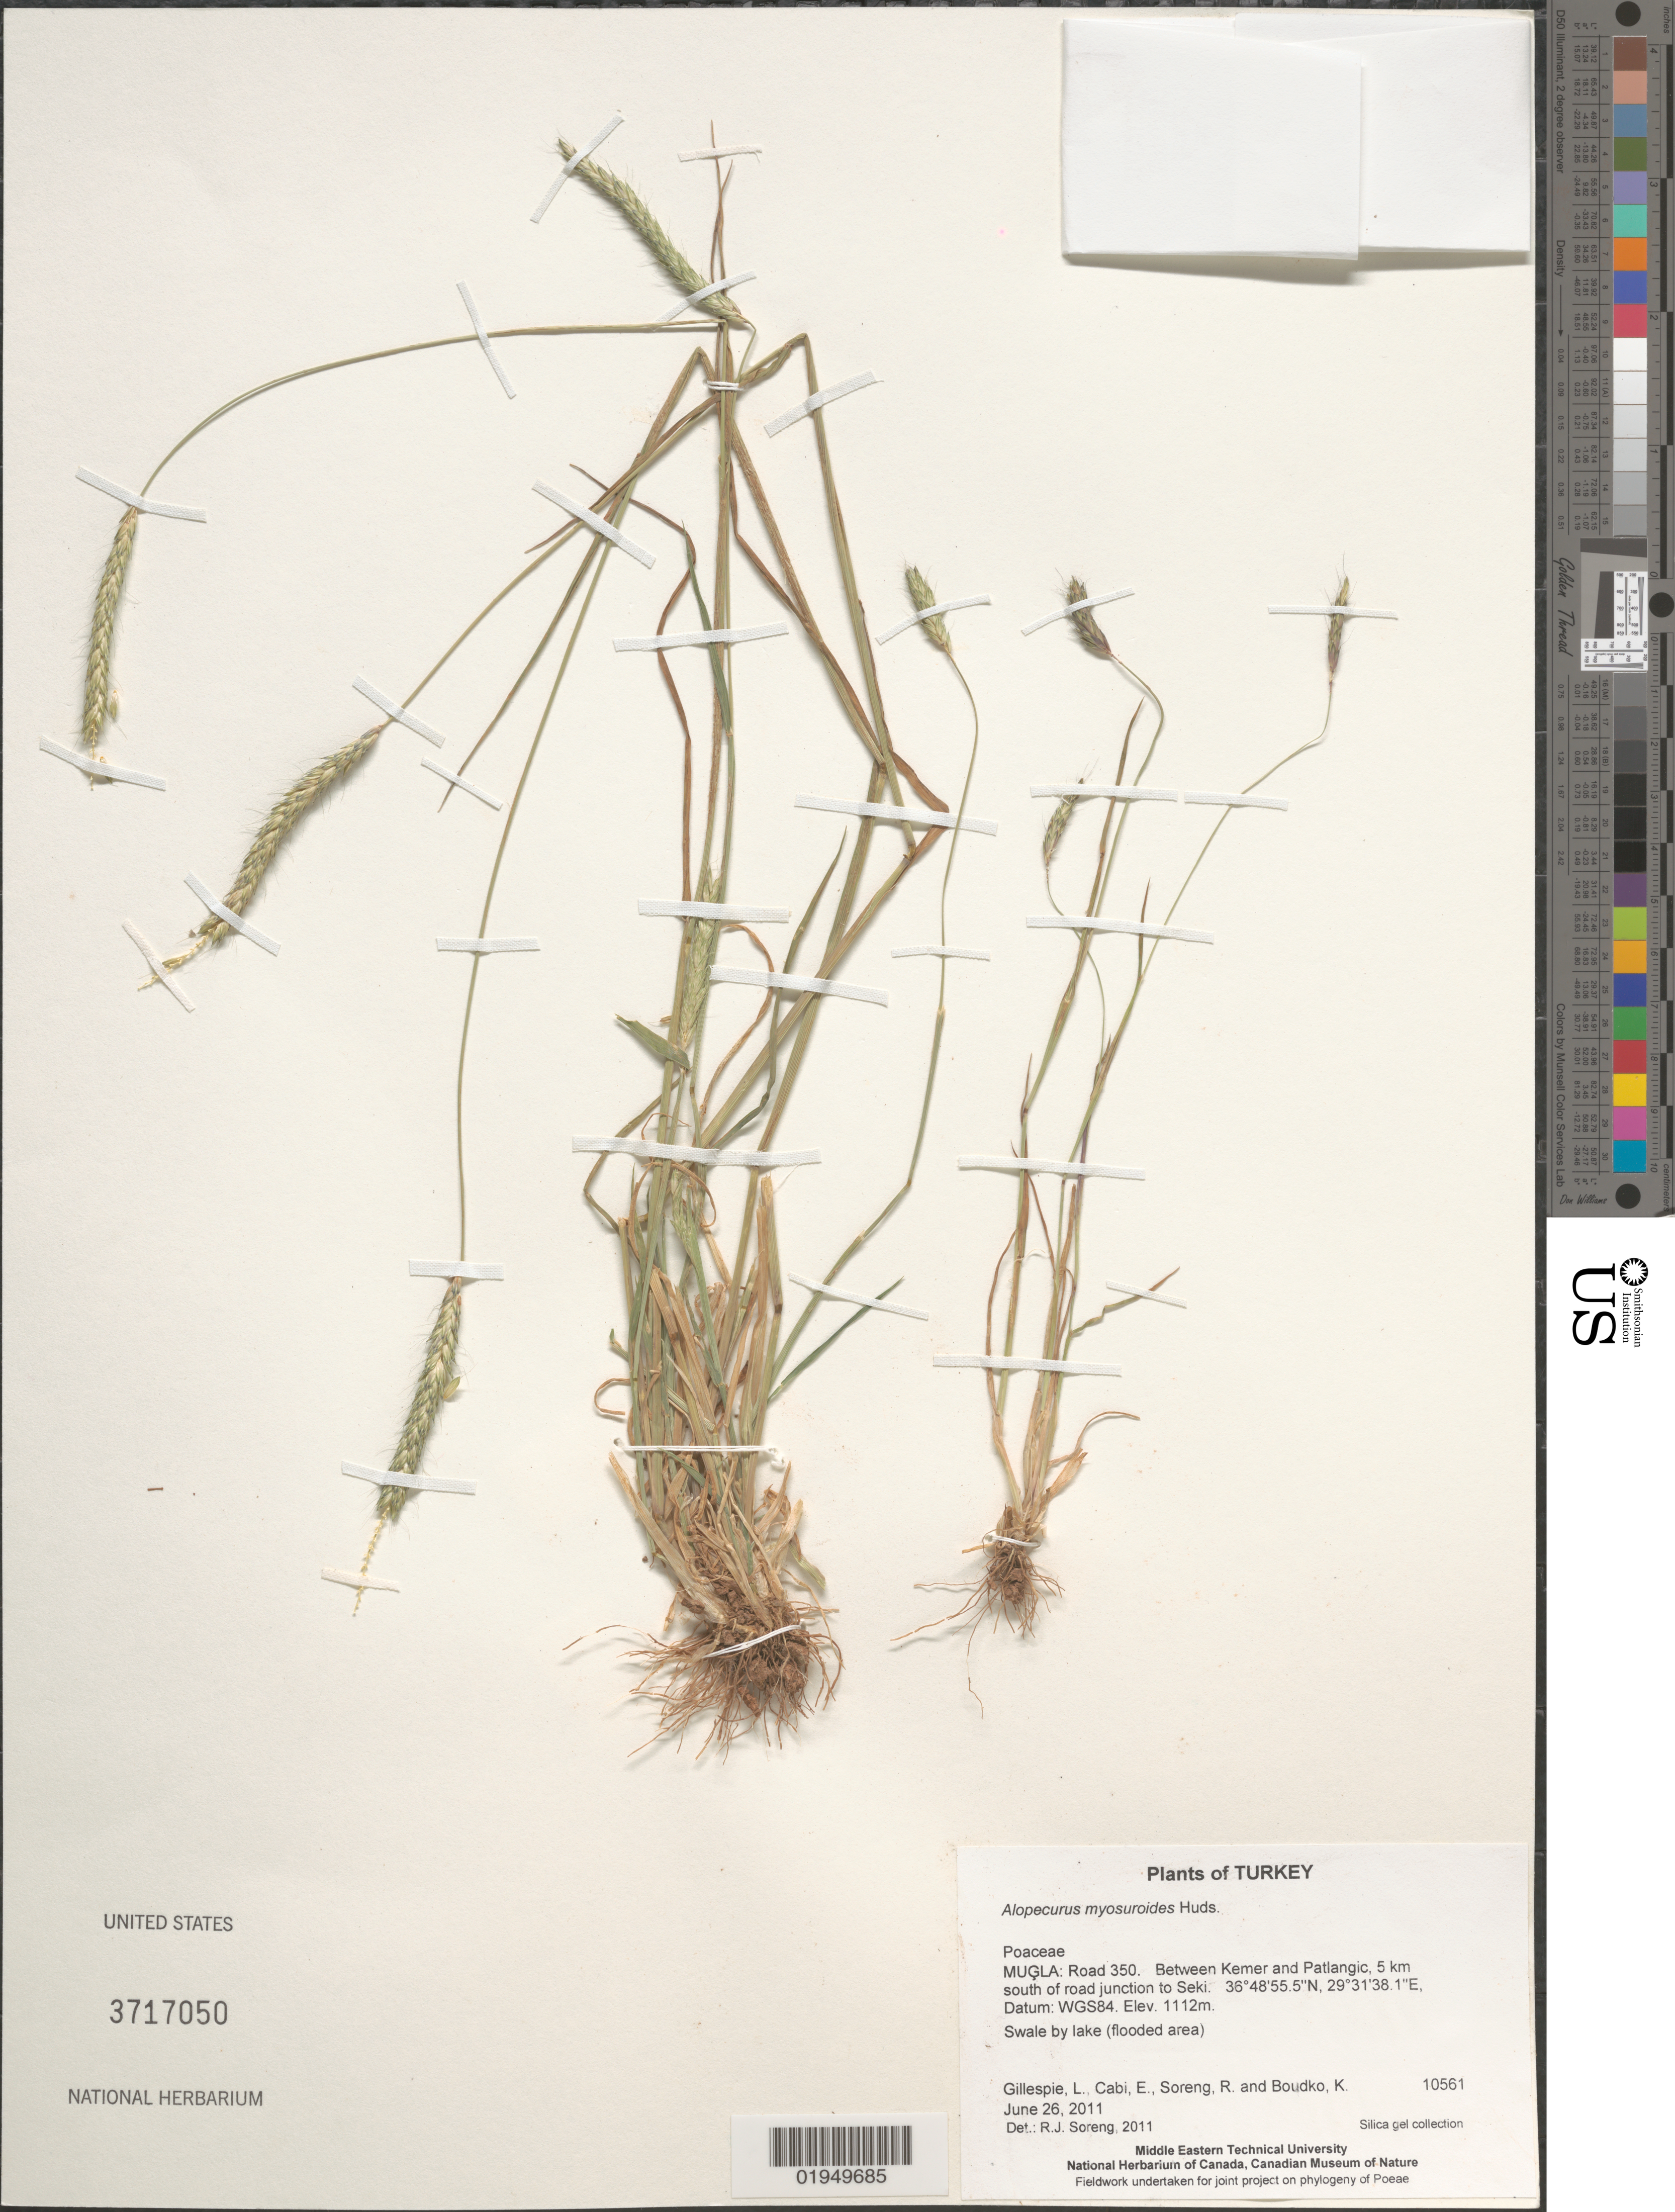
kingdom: Plantae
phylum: Tracheophyta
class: Liliopsida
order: Poales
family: Poaceae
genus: Alopecurus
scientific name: Alopecurus myosuroides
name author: Huds.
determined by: Soreng, Robert J., Research Associate (BOT), Smithsonian Institution - National Museum of Natural History (UNITED STATES)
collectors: L. J. Gillespie, E. Cabi, R. J. Soreng & K. Boudko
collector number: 10561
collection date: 2011-06-26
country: Turkey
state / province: Mugla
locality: Road 350. Between Kemer and Patlangic, 5 km south of road junction to Seki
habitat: Swale by lake (flooded area)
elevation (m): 1112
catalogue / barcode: US 3717050